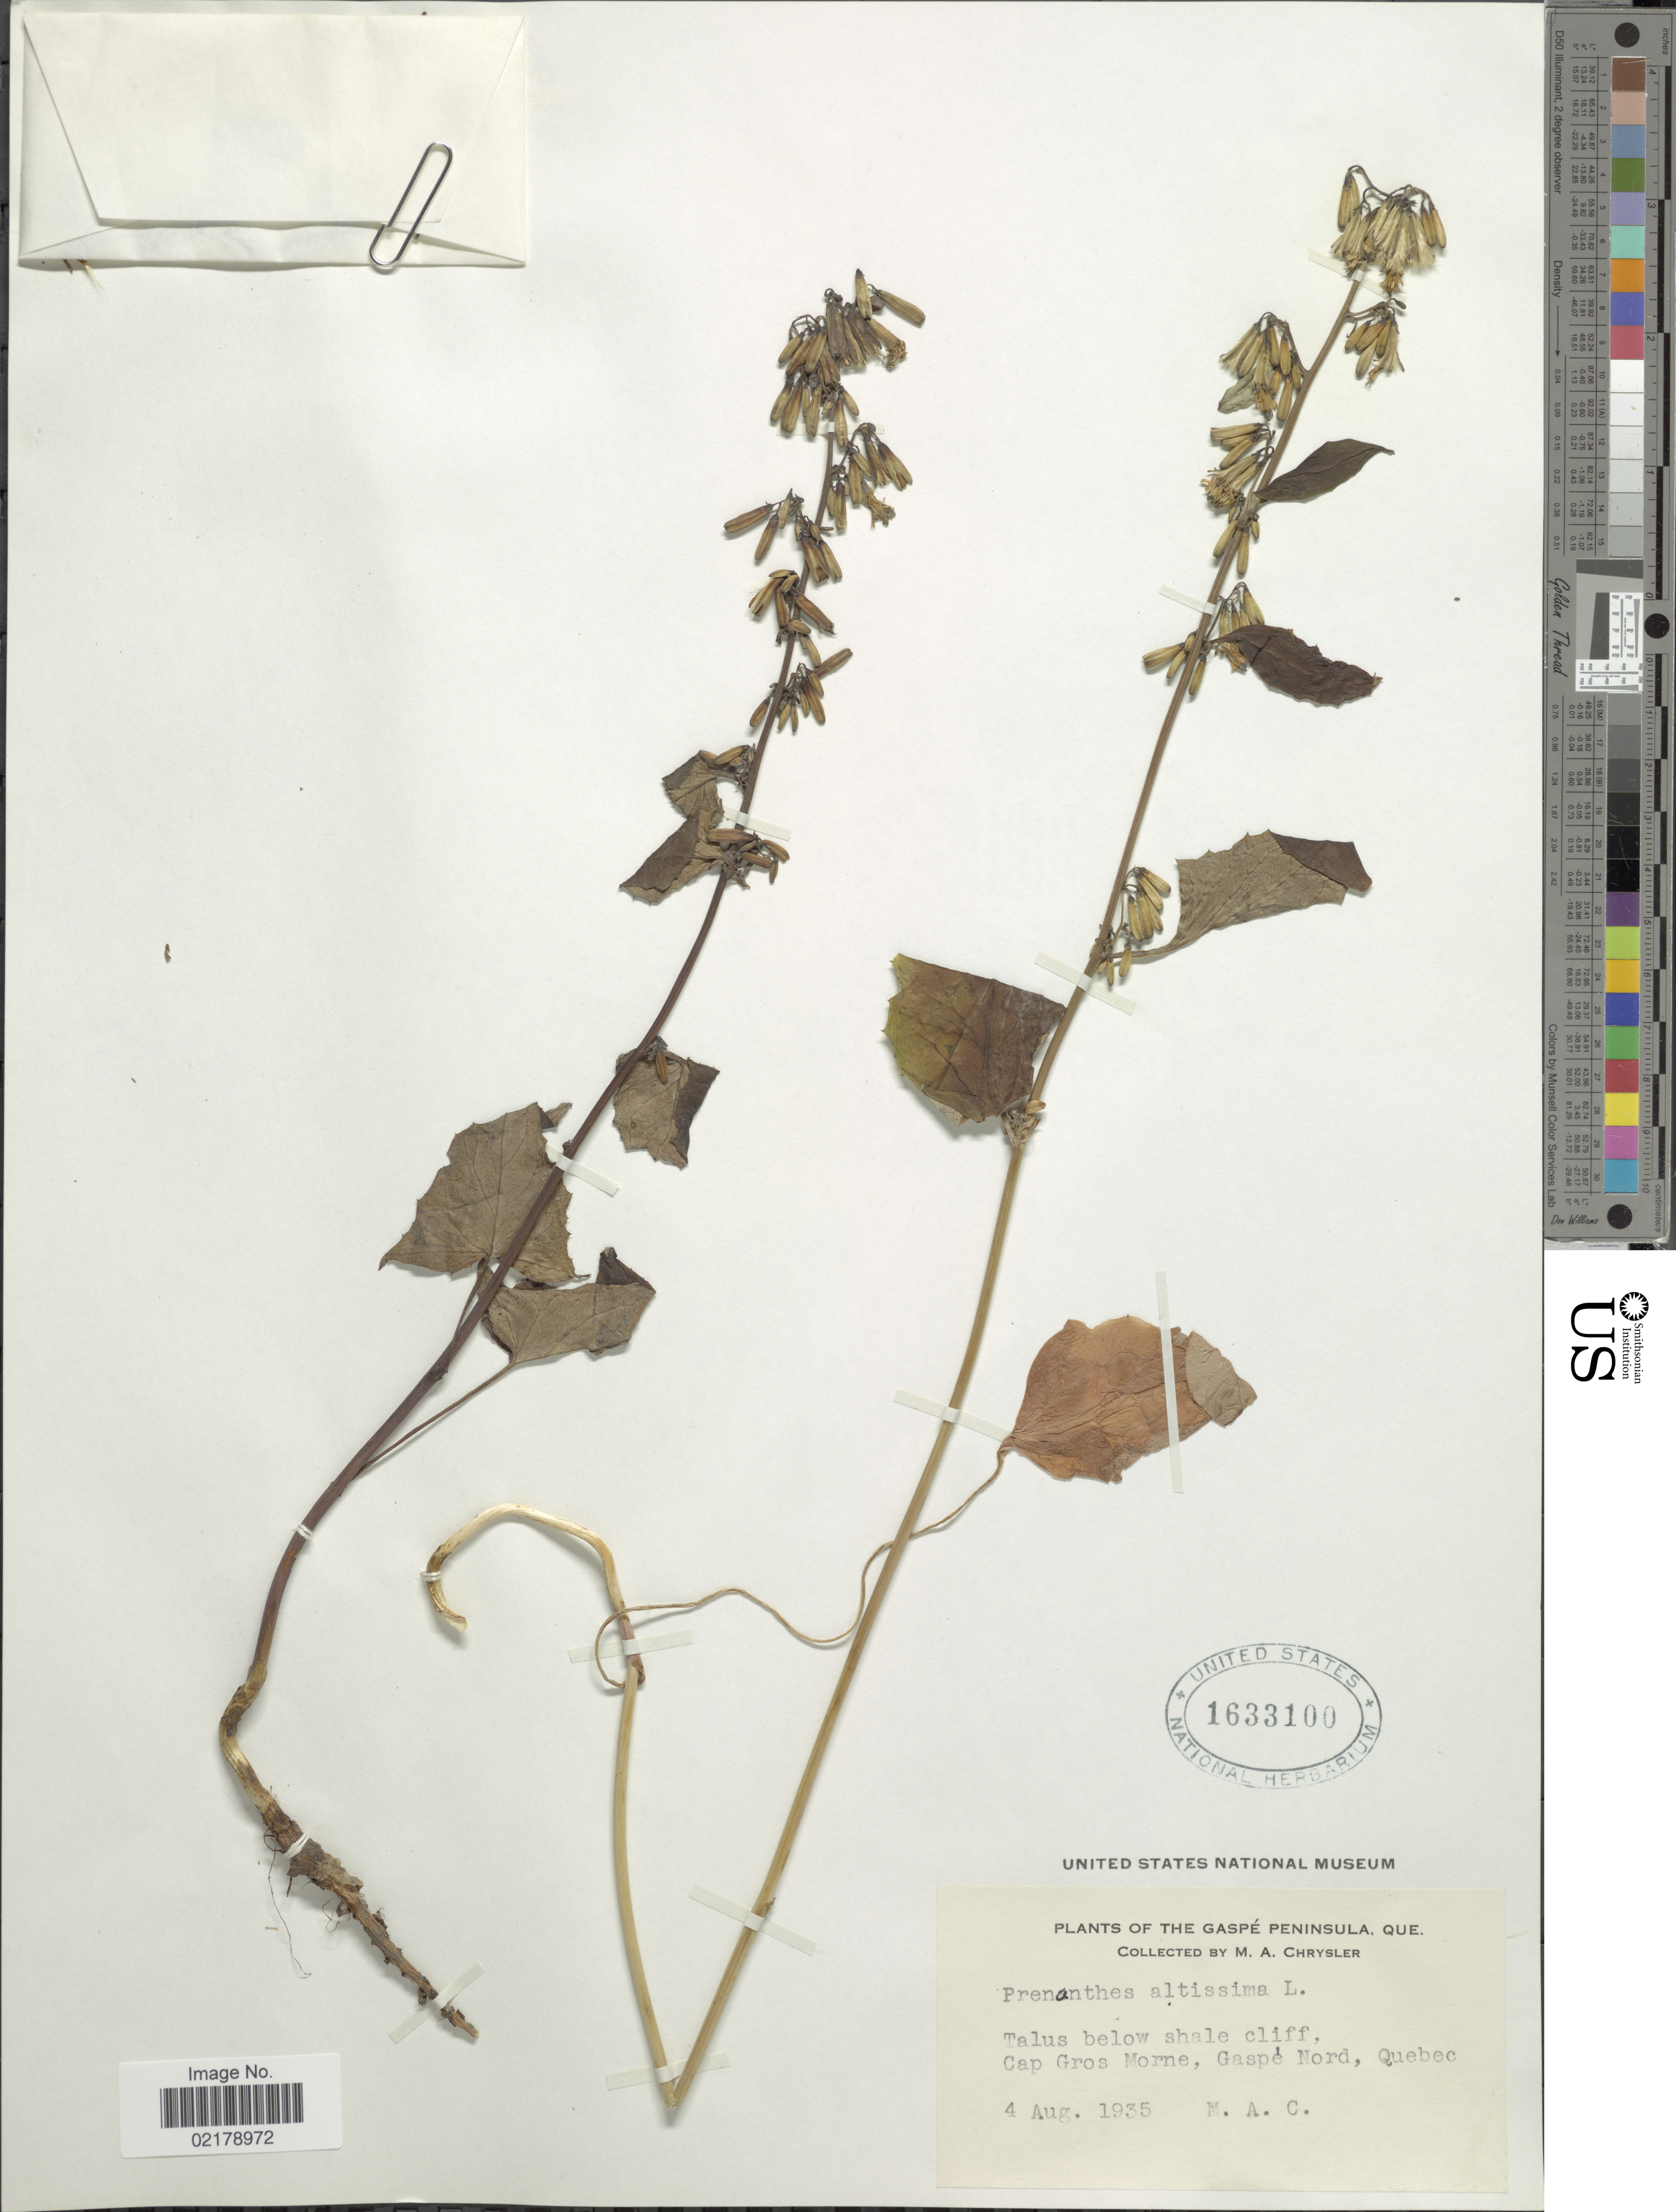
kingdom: Plantae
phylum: Tracheophyta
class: Magnoliopsida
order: Asterales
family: Asteraceae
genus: Nabalus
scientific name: Nabalus altissimus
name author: (L.) Hook.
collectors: M. A. Chrysler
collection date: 1935-08-04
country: Canada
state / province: Quebec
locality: The Gaspé Peninsula, Talus belo shale cliff, Gap Gros Morne, Gaspé Nord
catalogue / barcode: US 1633100